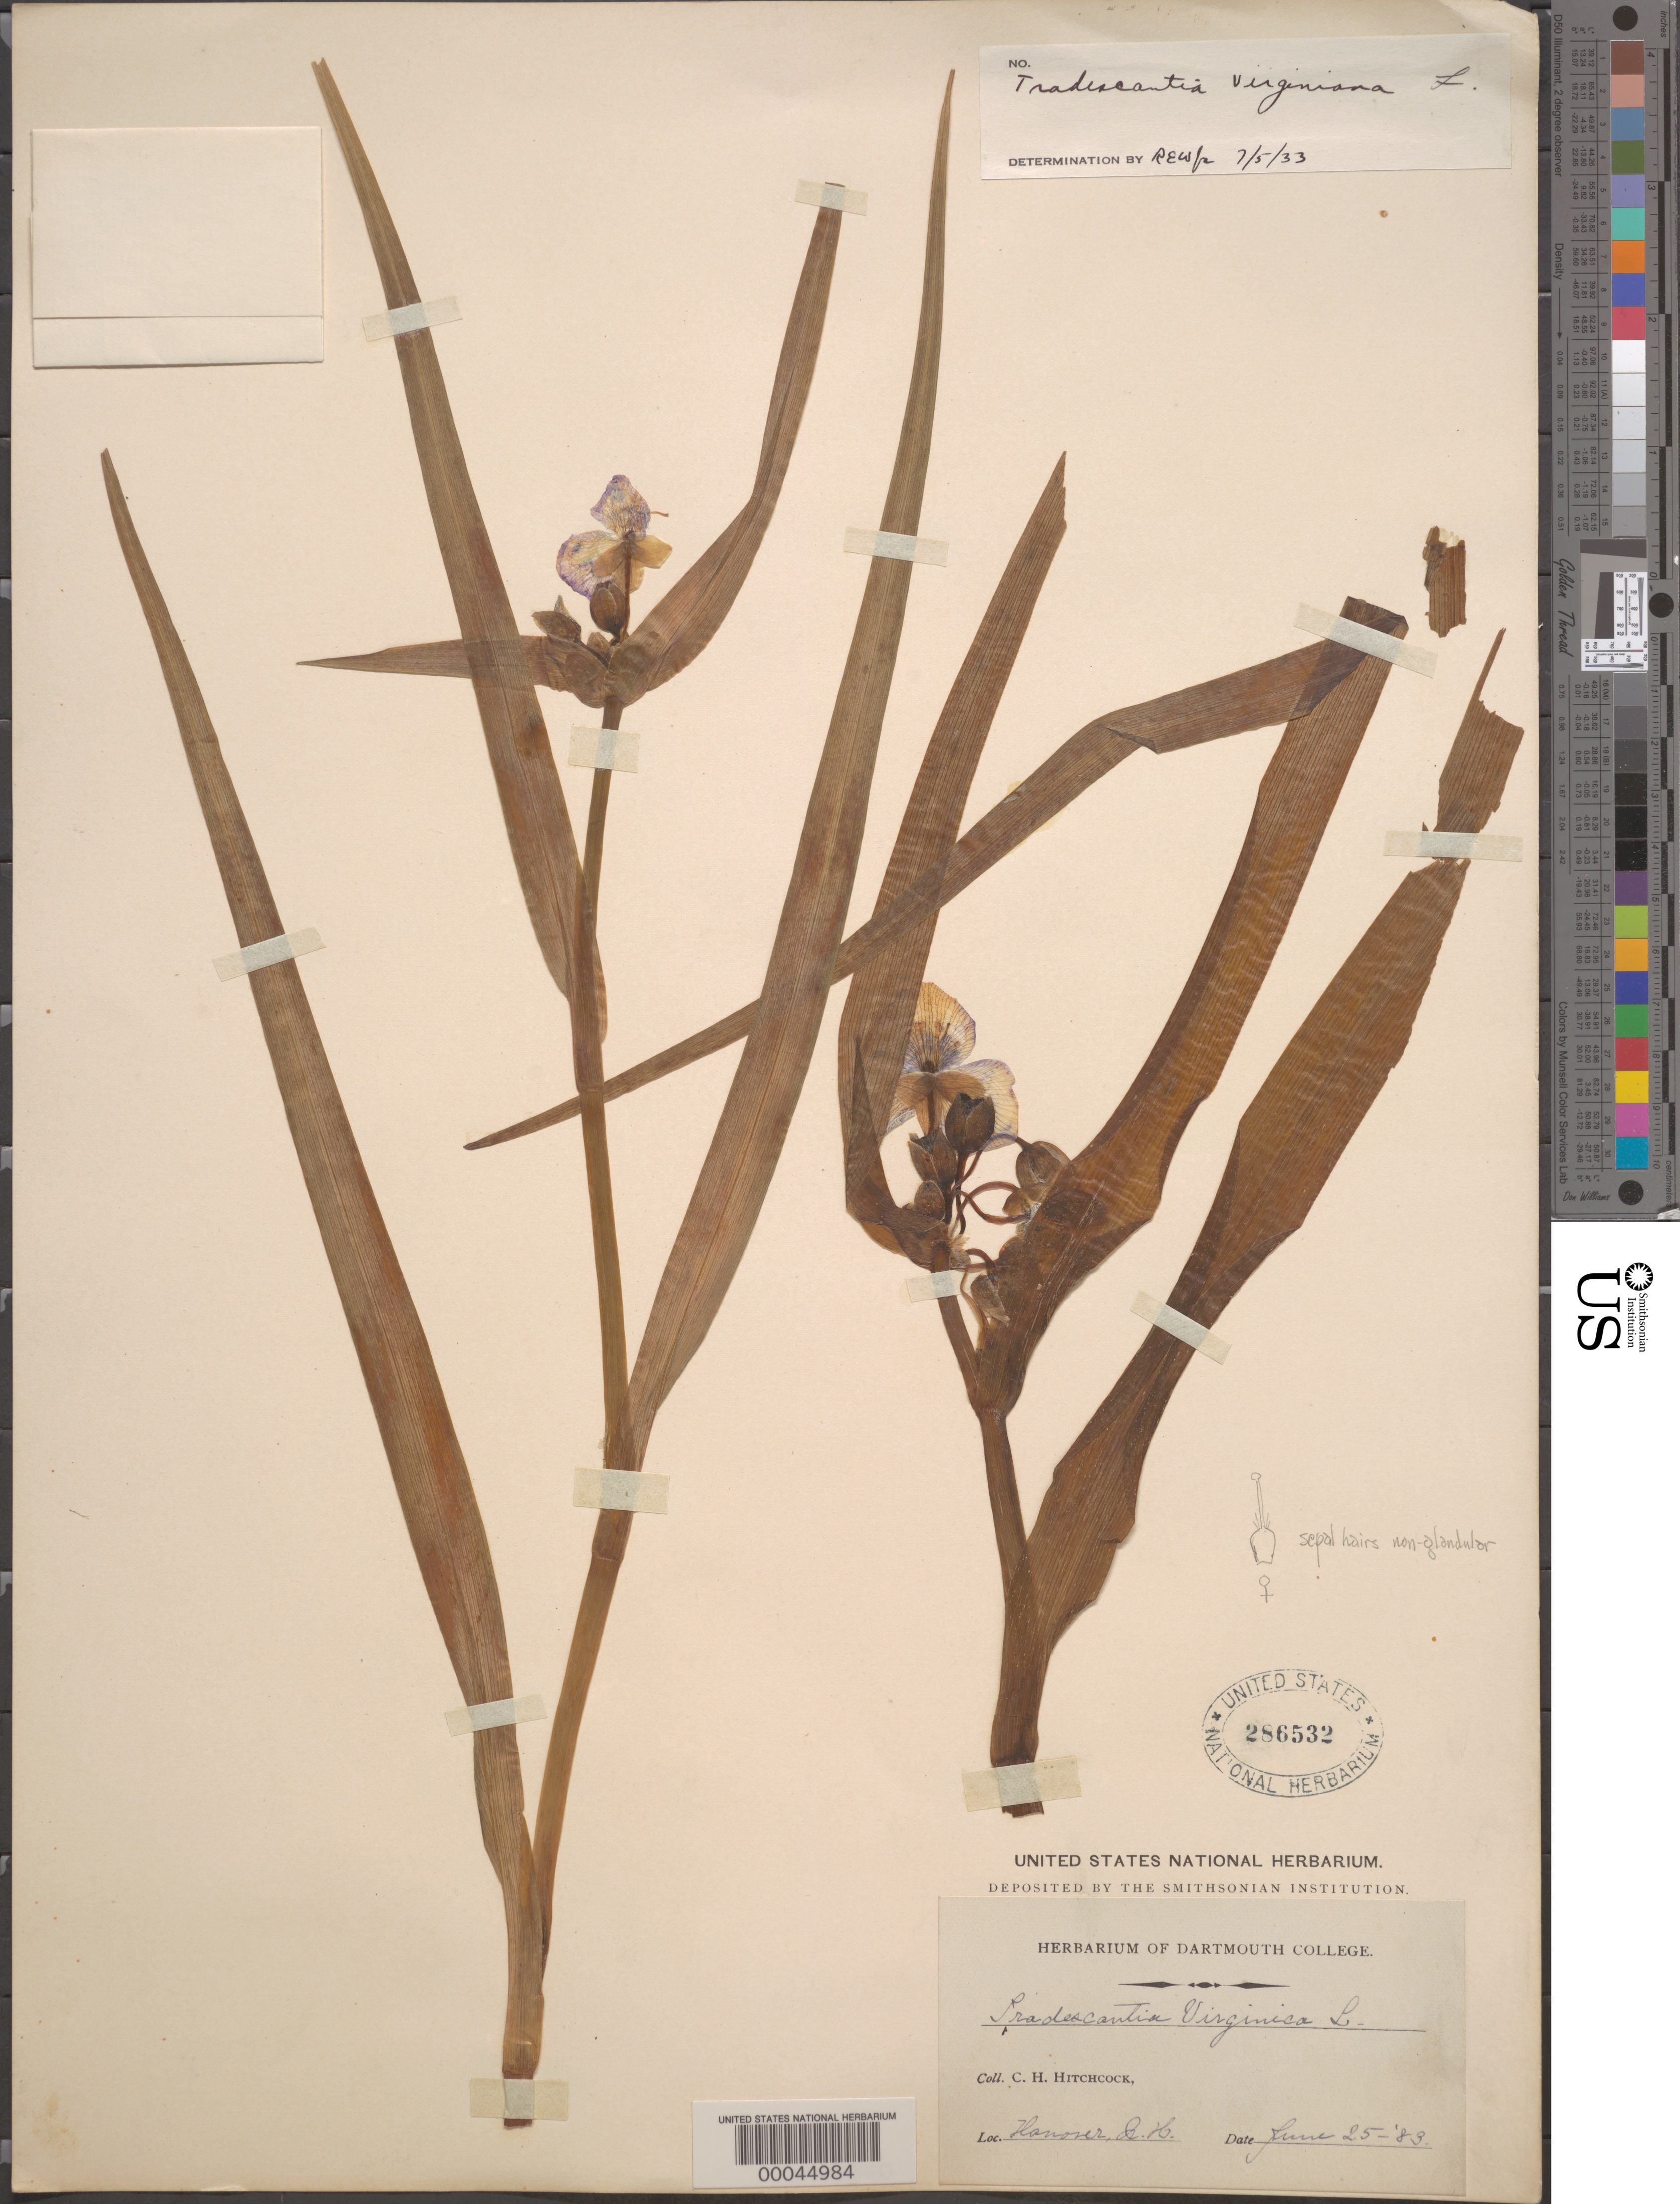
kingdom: Plantae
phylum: Tracheophyta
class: Liliopsida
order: Commelinales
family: Commelinaceae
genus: Tradescantia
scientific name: Tradescantia virginiana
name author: L.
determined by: Woodson, R. E., Jr.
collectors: A. S. Hitchcock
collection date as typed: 25 Jun 1883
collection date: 1883-06-25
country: United States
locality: Hanover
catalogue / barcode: US 286532